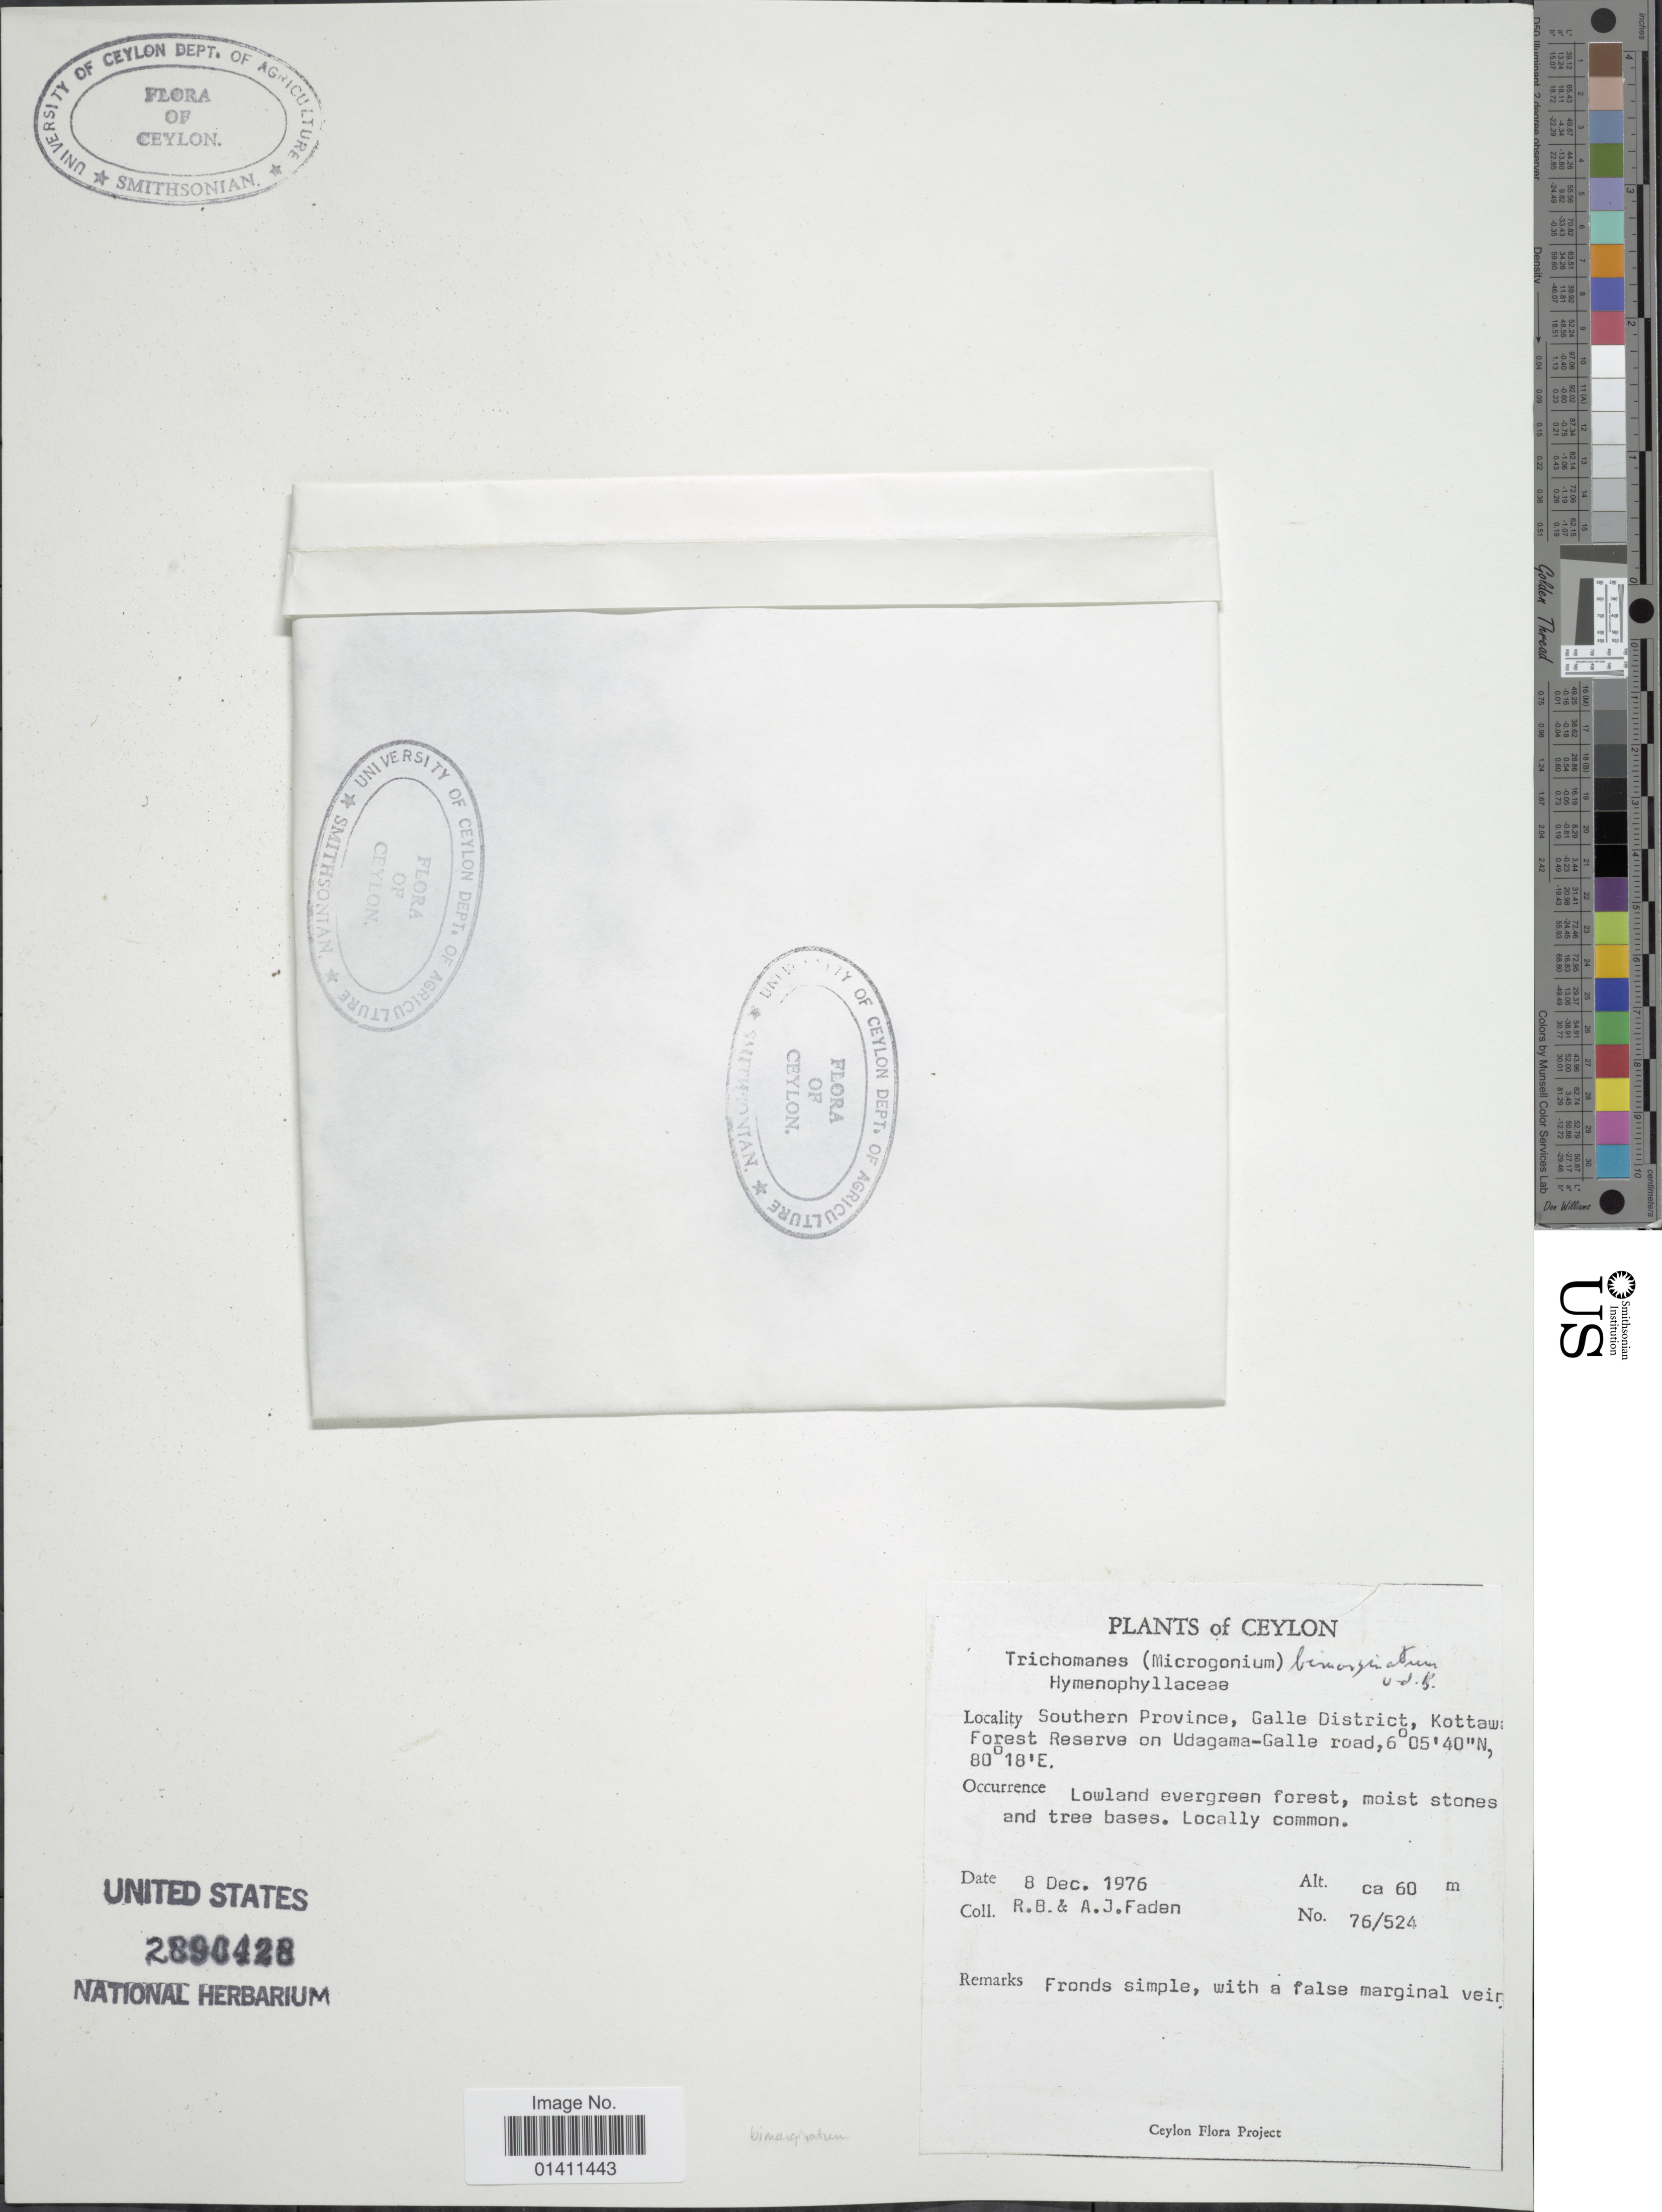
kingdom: Plantae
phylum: Tracheophyta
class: Polypodiopsida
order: Hymenophyllales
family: Hymenophyllaceae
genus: Didymoglossum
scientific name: Didymoglossum bimarginatum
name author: (Bosch) Ebihara & K. Iwats.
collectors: R. B. Faden & A. J. Faden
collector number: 76/524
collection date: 1976-12-08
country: Sri Lanka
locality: Southern Province, Galle District, Kottawa Forest Reserve on Udagama-Galle road.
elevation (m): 60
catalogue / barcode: US 2890428